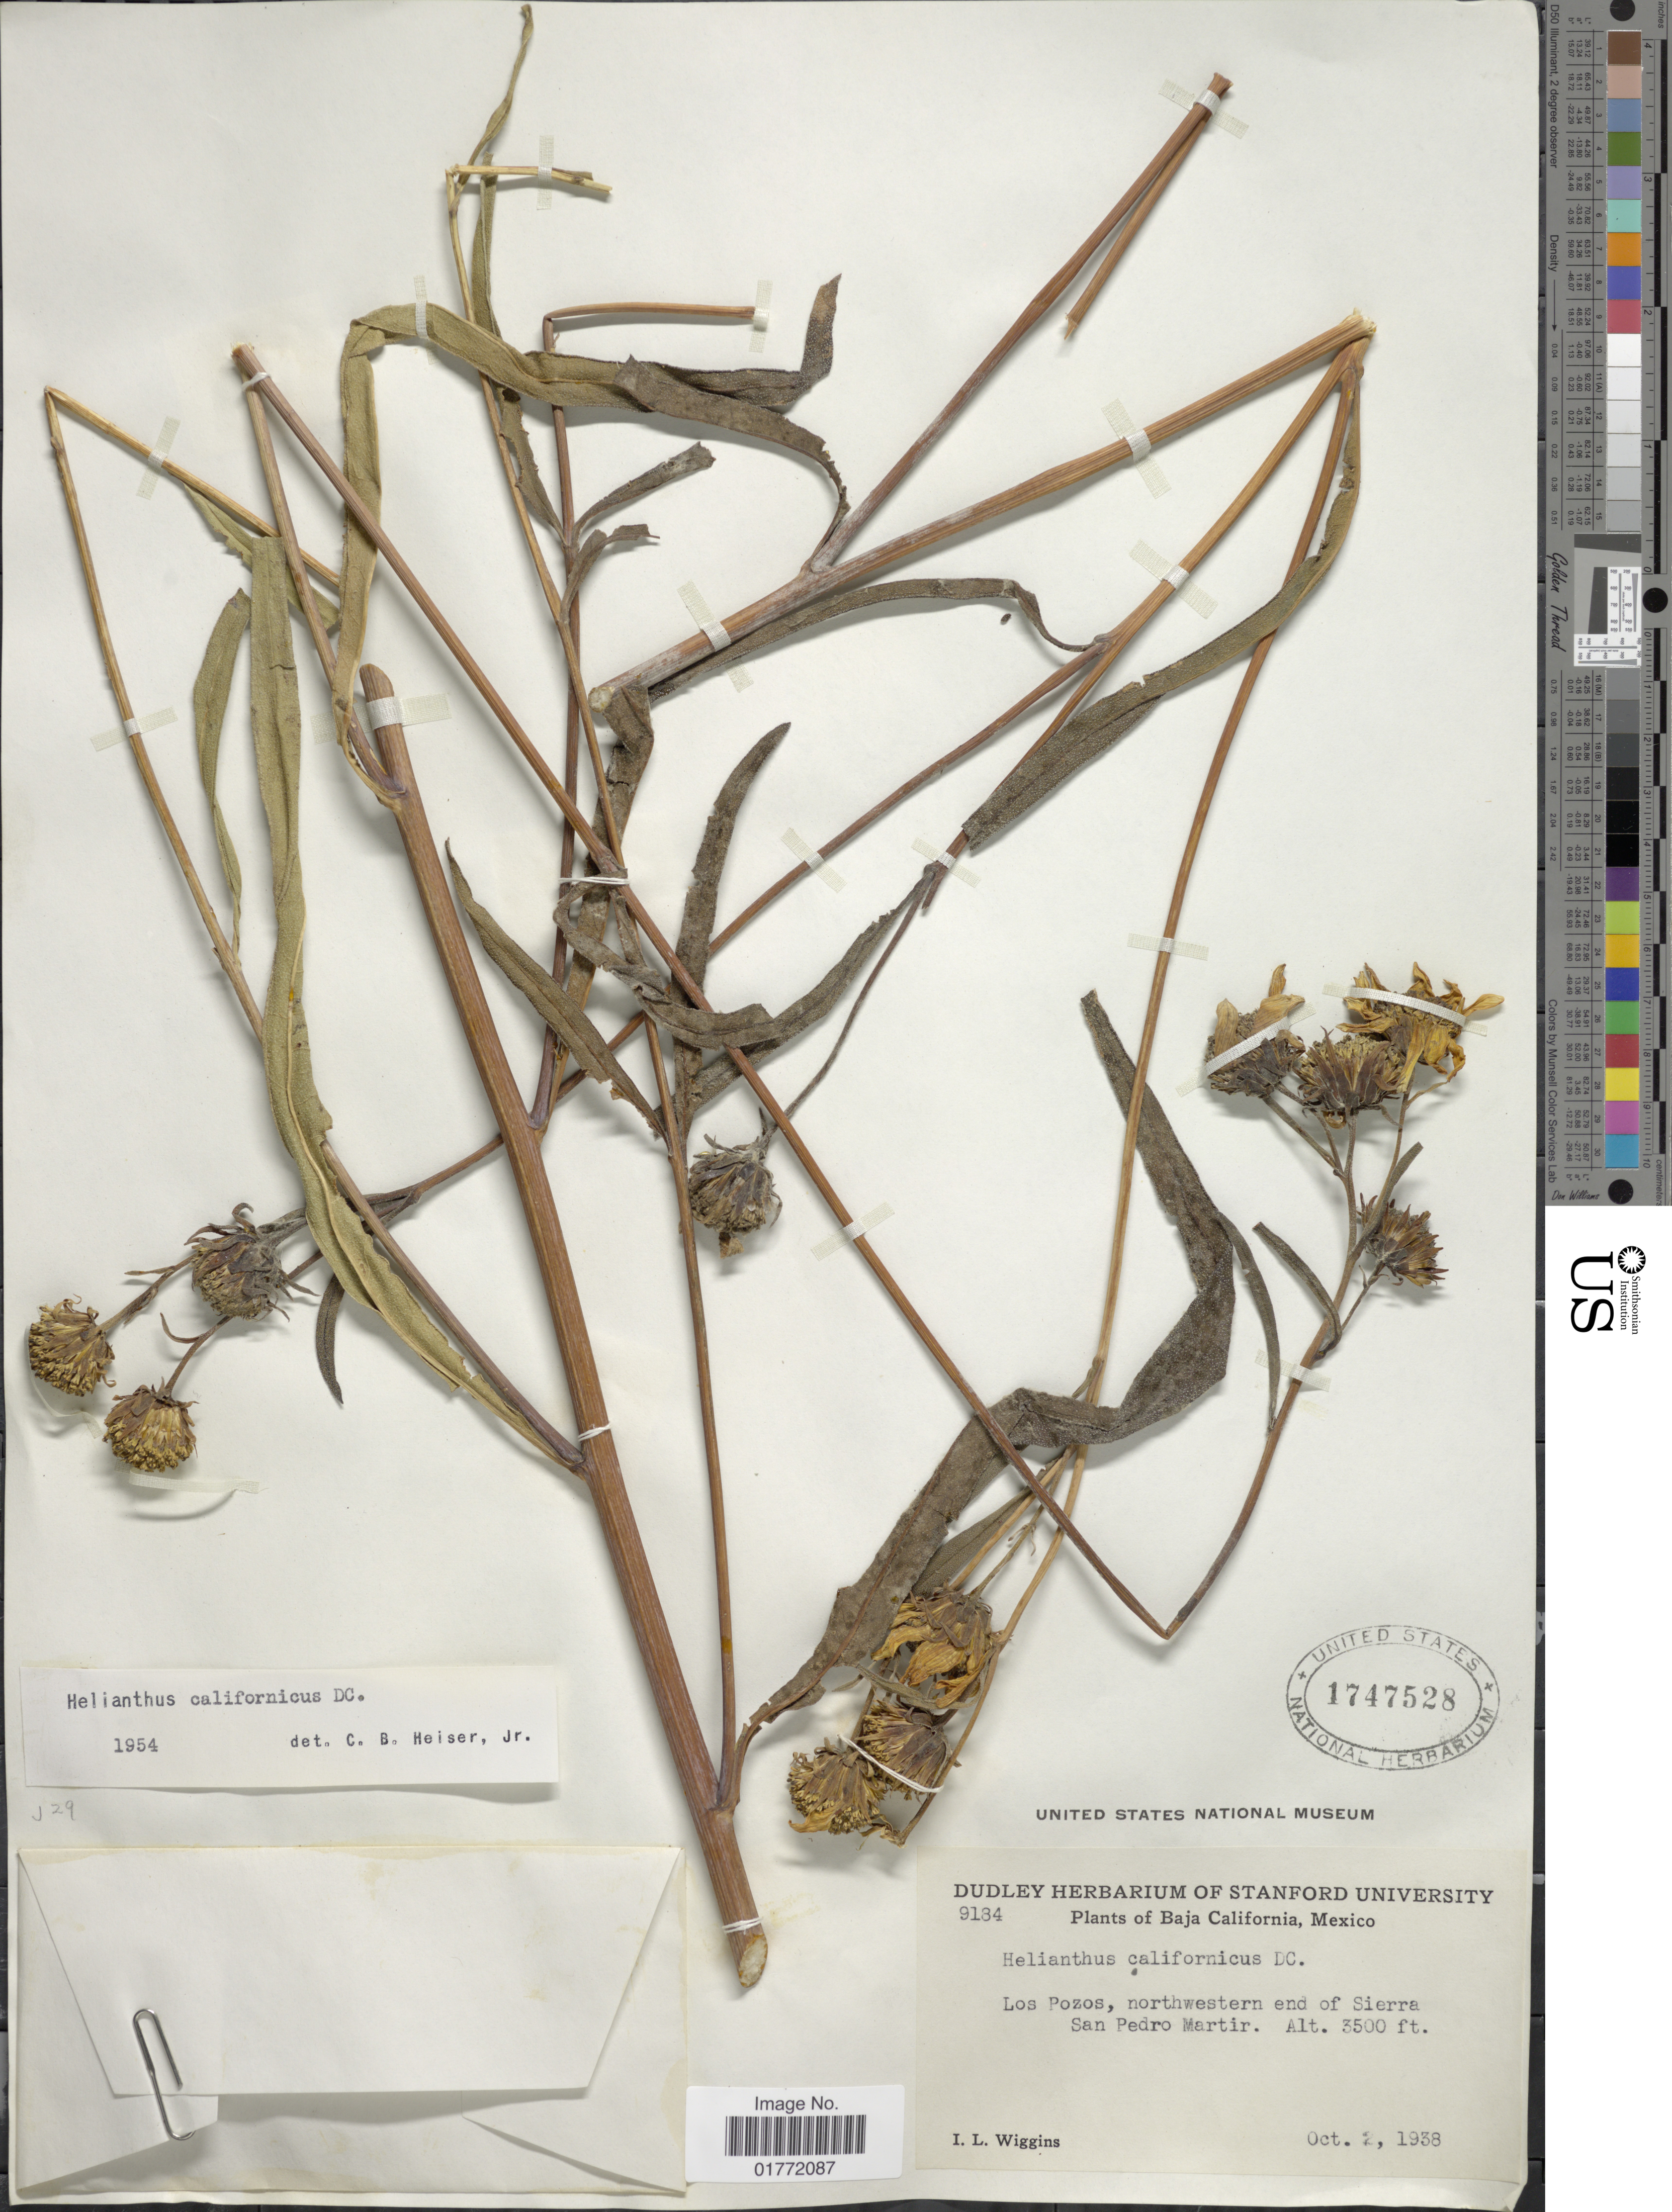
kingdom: Plantae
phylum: Tracheophyta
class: Magnoliopsida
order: Asterales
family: Asteraceae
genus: Helianthus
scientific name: Helianthus californicus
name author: DC.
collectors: I. L. Wiggins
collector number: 9134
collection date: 1938-10-02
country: Mexico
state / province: Baja California Sur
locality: Los Pozos, northwestern end of Sierra San Pedro Martir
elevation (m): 1067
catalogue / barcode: US 1747528